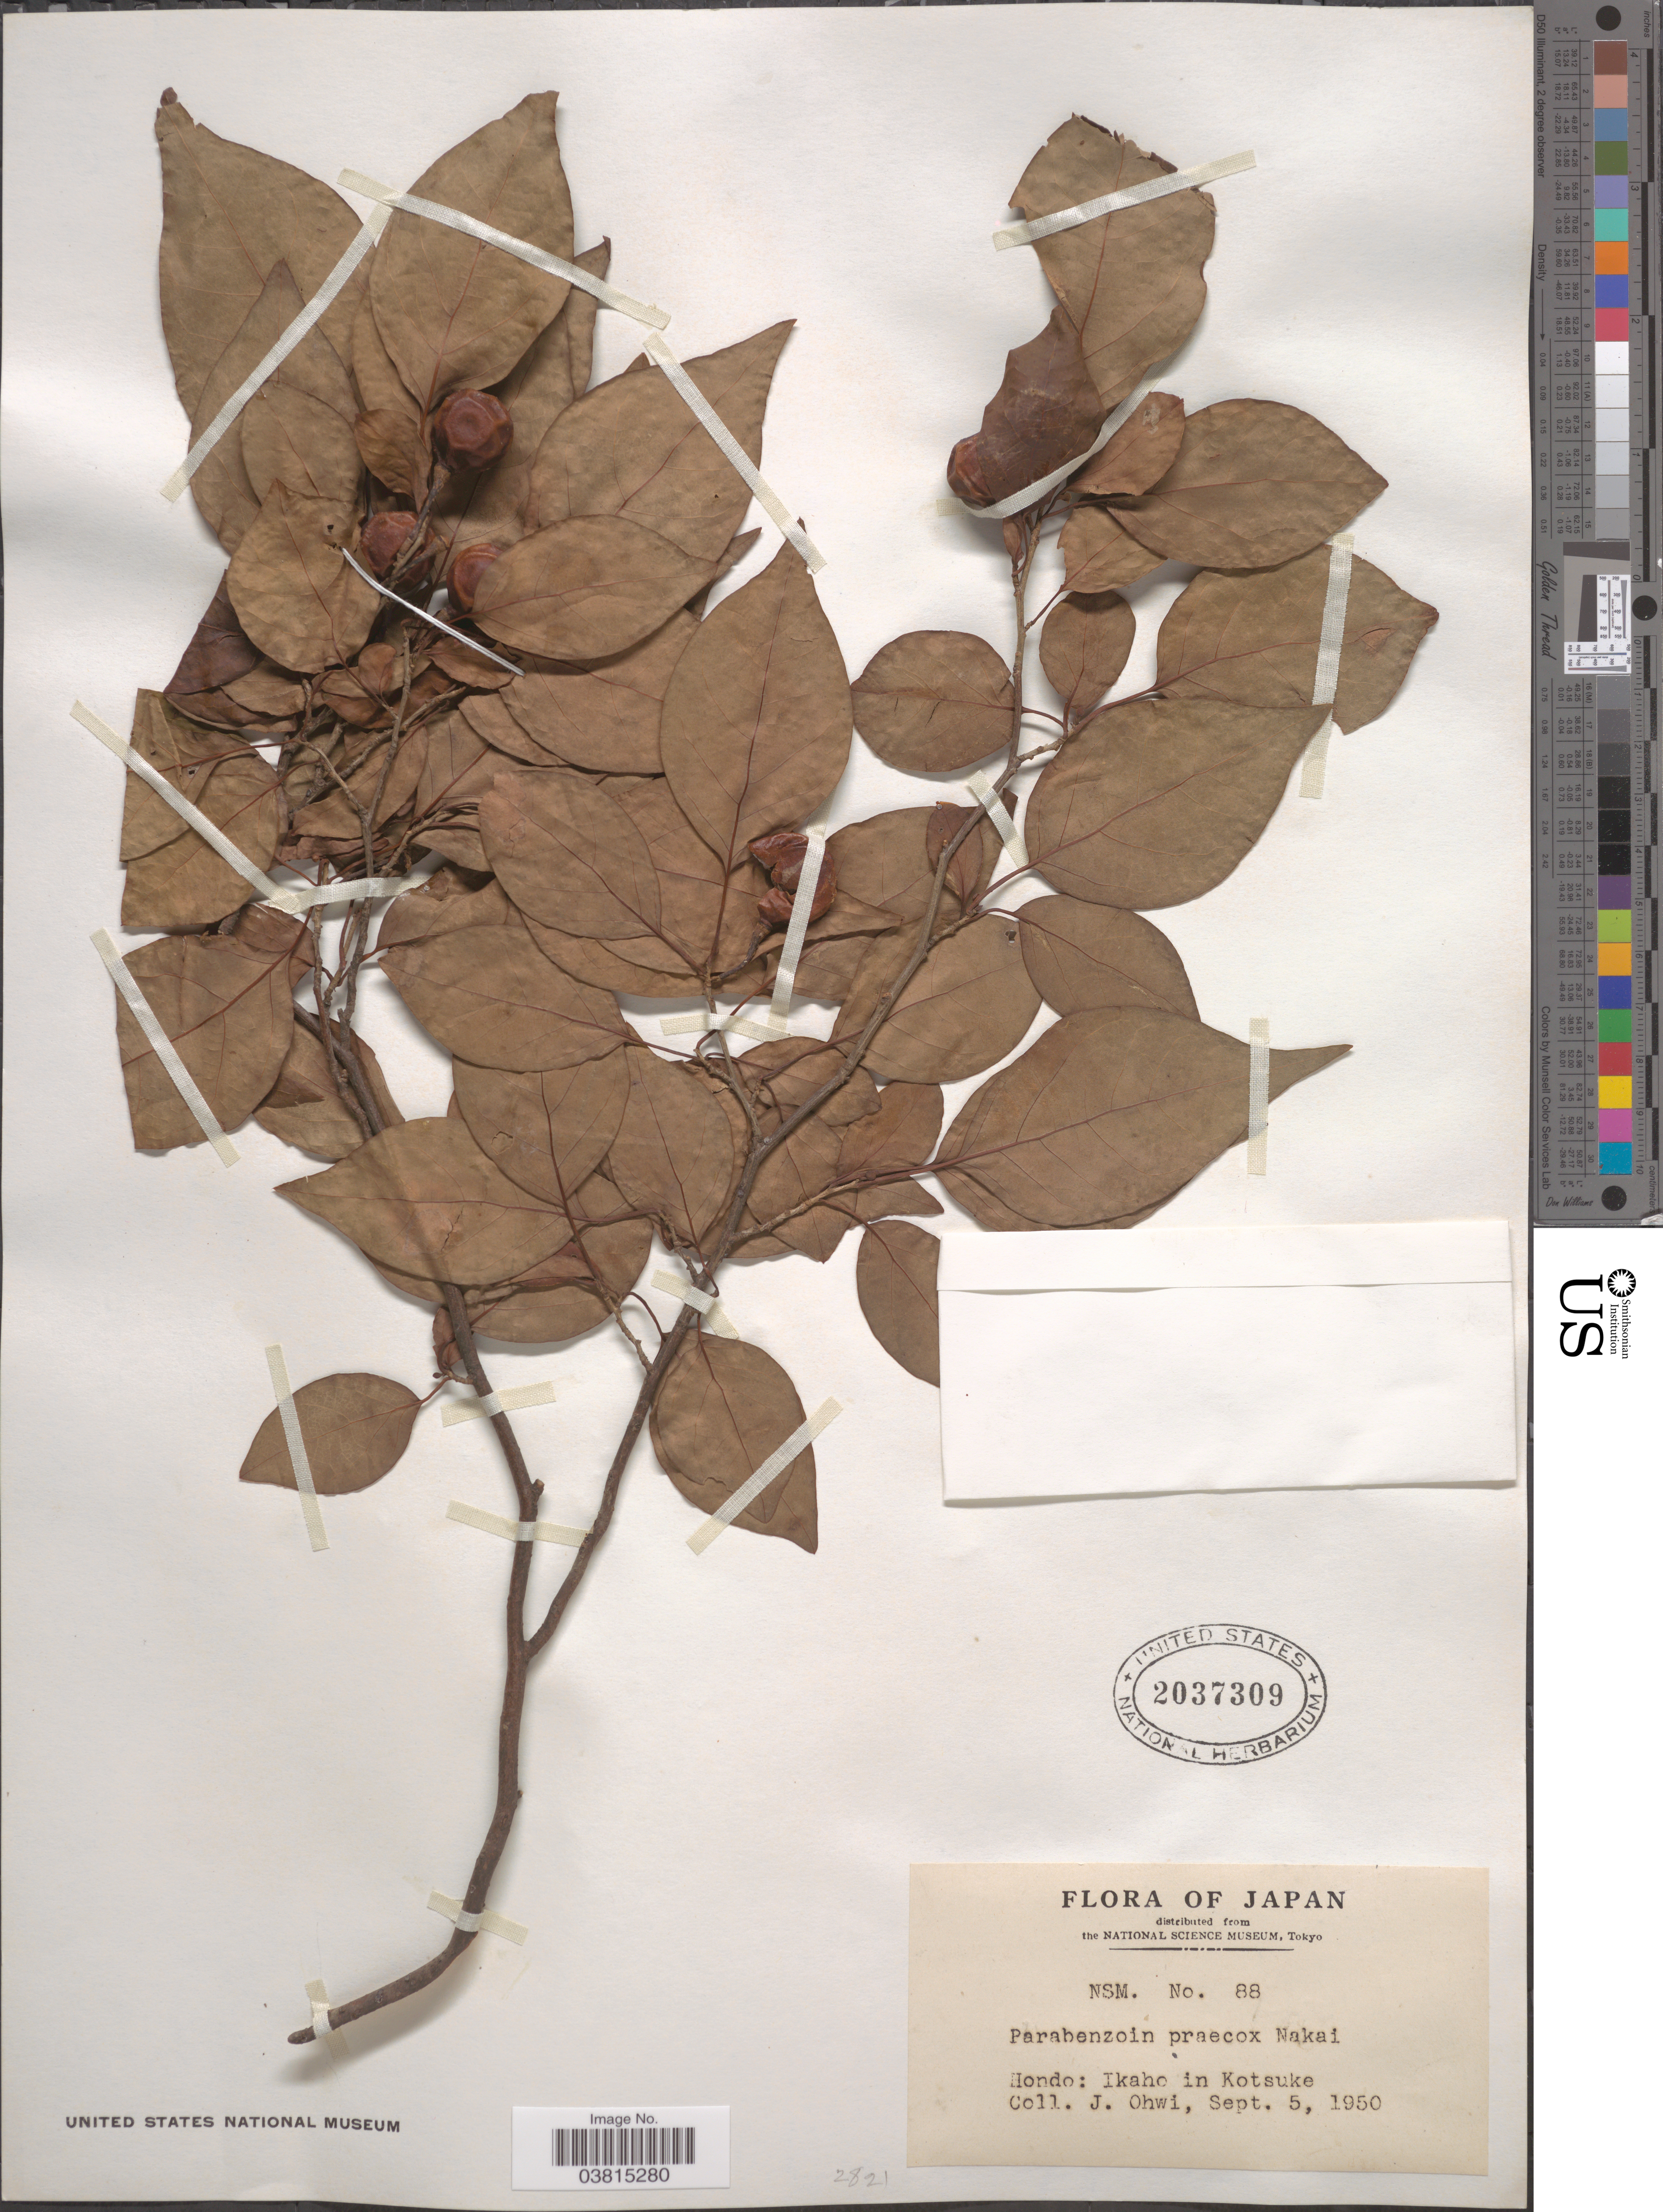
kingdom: Plantae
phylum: Tracheophyta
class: Magnoliopsida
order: Laurales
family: Lauraceae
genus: Lindera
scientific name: Lindera praecox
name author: (Siebold & Zucc.) Blume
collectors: J. Ohwi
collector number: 88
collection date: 1950-09-05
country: Japan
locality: Hondo: Ikaho in Kotsuke.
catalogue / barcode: US 2037309